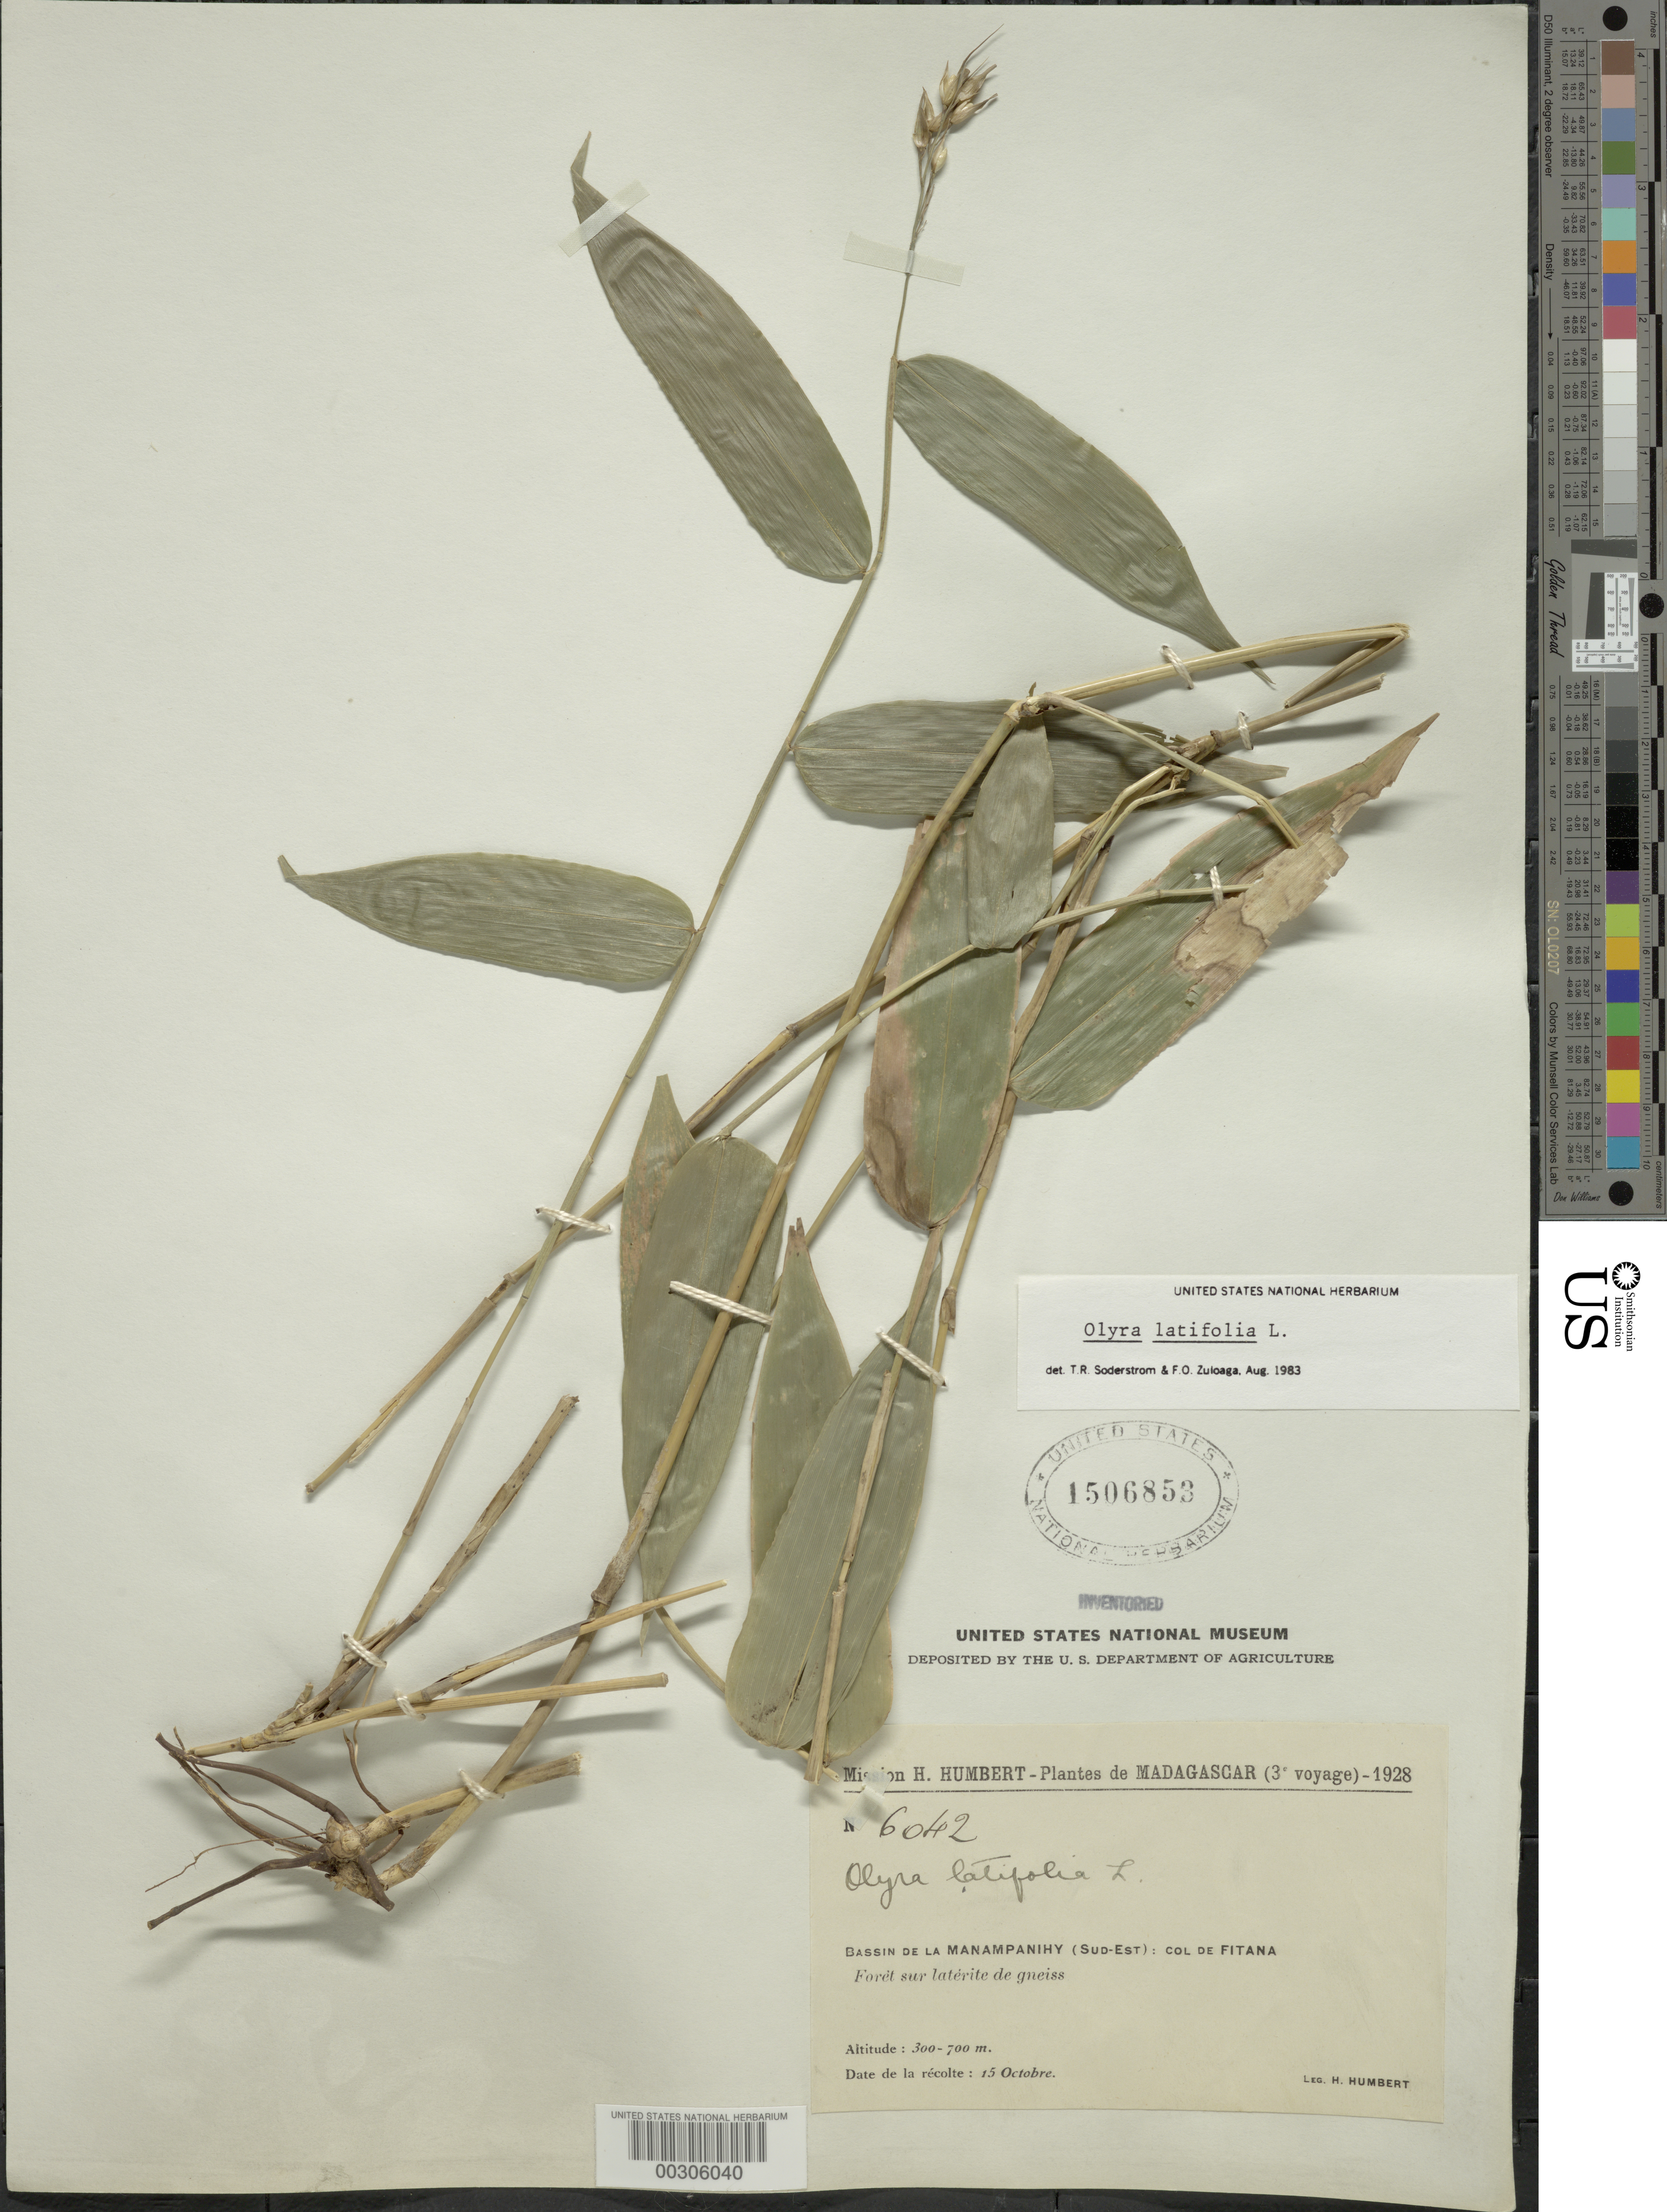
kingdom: Plantae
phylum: Tracheophyta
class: Liliopsida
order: Poales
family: Poaceae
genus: Olyra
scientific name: Olyra latifolia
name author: L.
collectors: H. Humbert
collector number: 6042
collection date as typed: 15 Oct 1928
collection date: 1928-10-15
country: Madagascar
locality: Manampahihy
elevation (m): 300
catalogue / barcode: US 1506853